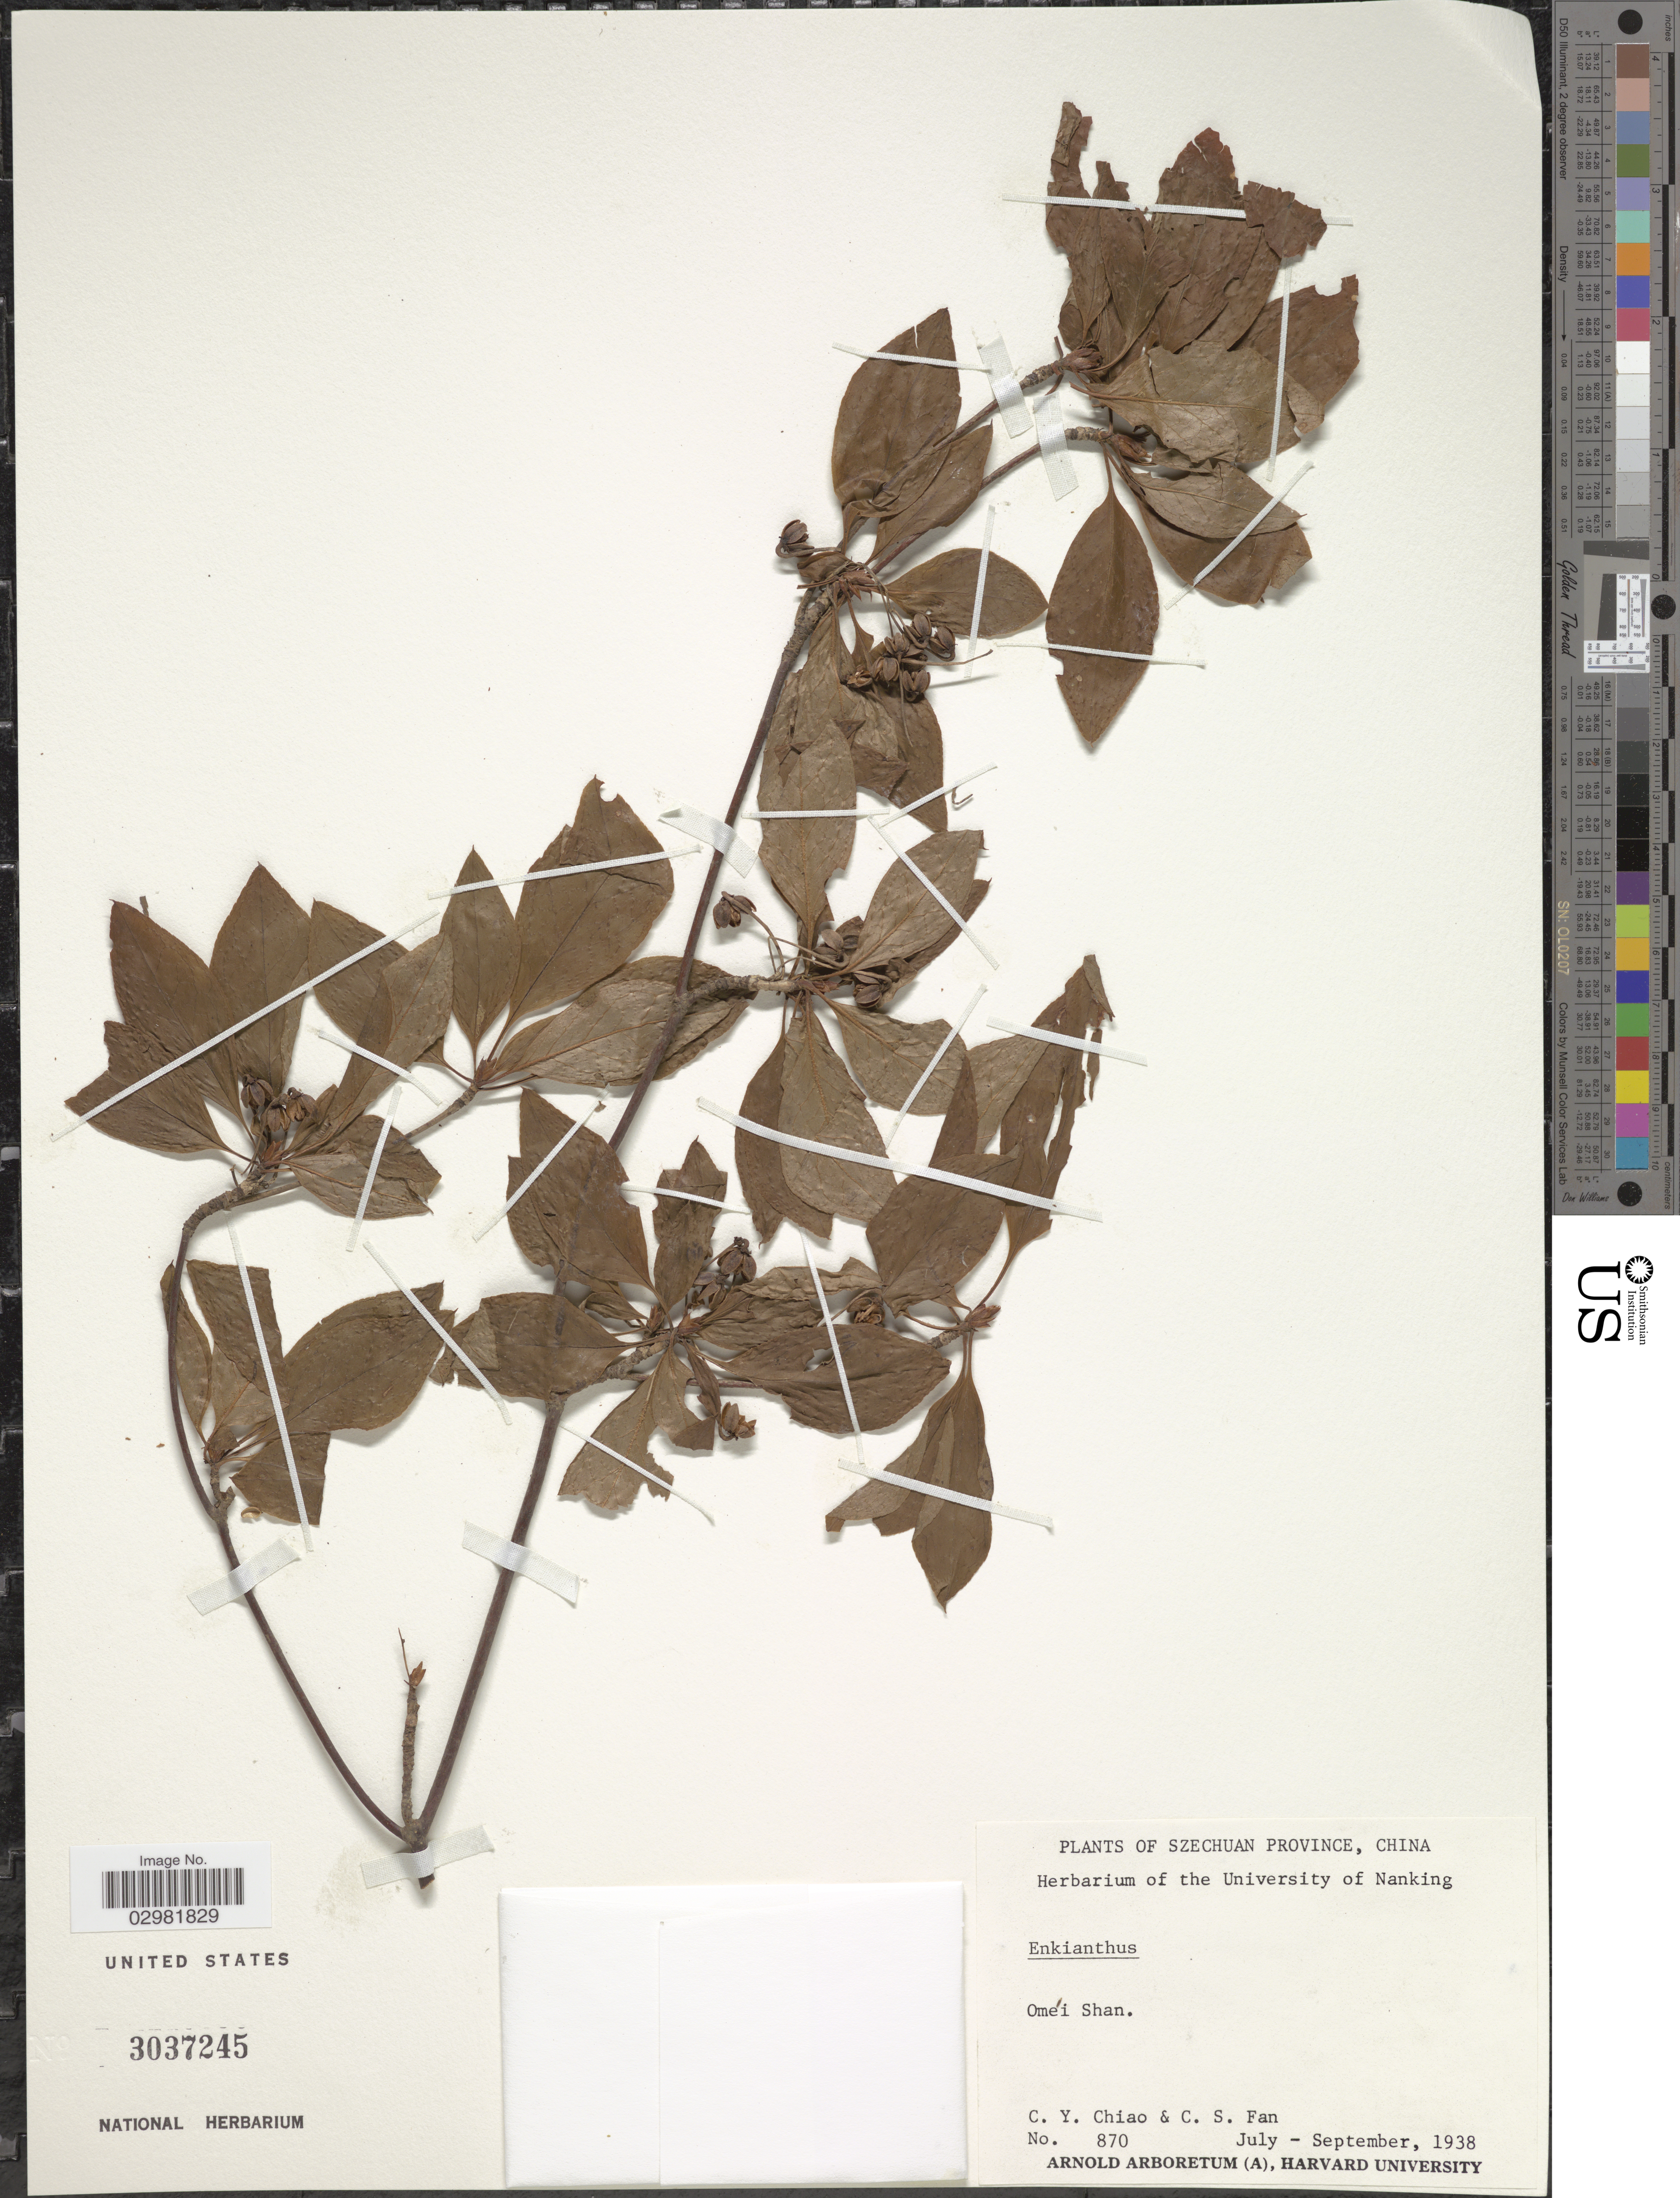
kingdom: Plantae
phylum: Tracheophyta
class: Magnoliopsida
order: Ericales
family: Ericaceae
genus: Enkianthus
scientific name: Enkianthus sp.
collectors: C. Y. Chiao & C. S. Fan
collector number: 870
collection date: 1938-07/1938-09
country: China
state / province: Sichuan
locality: Szechuan Province. Omei Shan.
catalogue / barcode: US 3037245